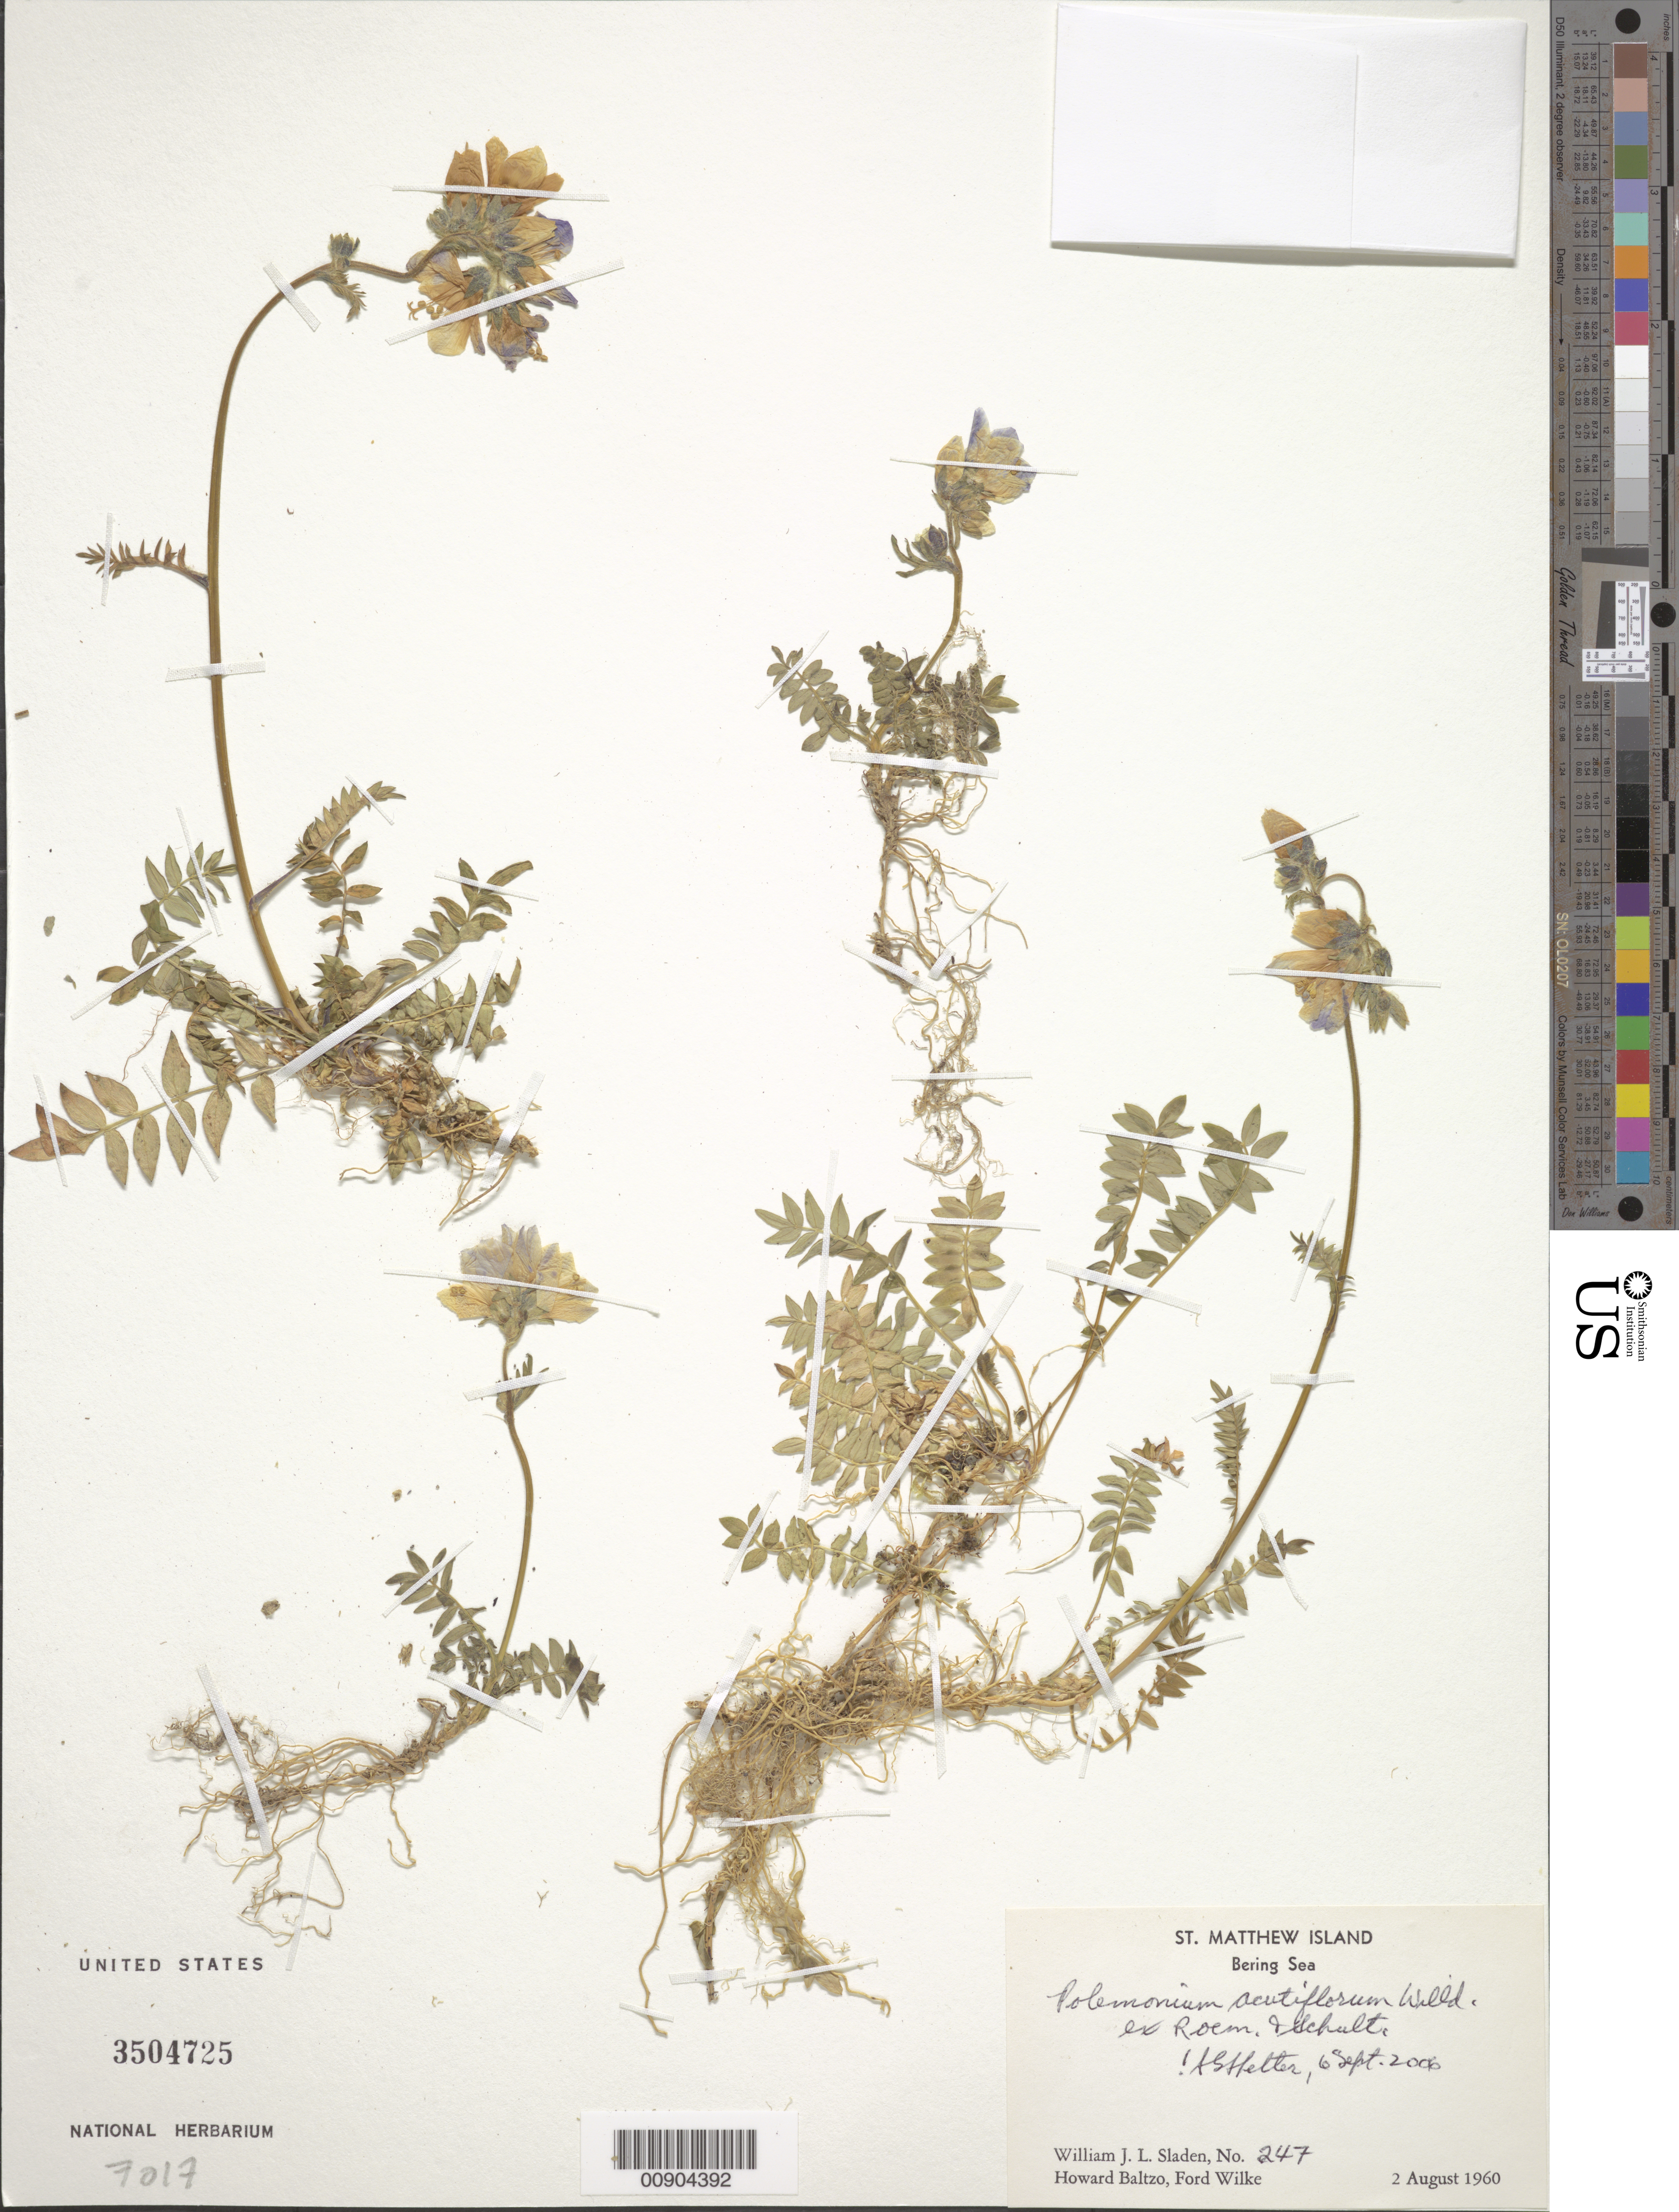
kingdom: Plantae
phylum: Tracheophyta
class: Magnoliopsida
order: Ericales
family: Polemoniaceae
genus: Polemonium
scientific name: Polemonium acutiflorum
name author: Willd.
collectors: W. Sladen, H. Baltzo & F. Wilke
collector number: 247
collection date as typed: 02 Aug 1960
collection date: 1960-08-02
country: United States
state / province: Alaska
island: St. Matthew Island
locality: St. Matthew Island, Bering Sea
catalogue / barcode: US 3504725